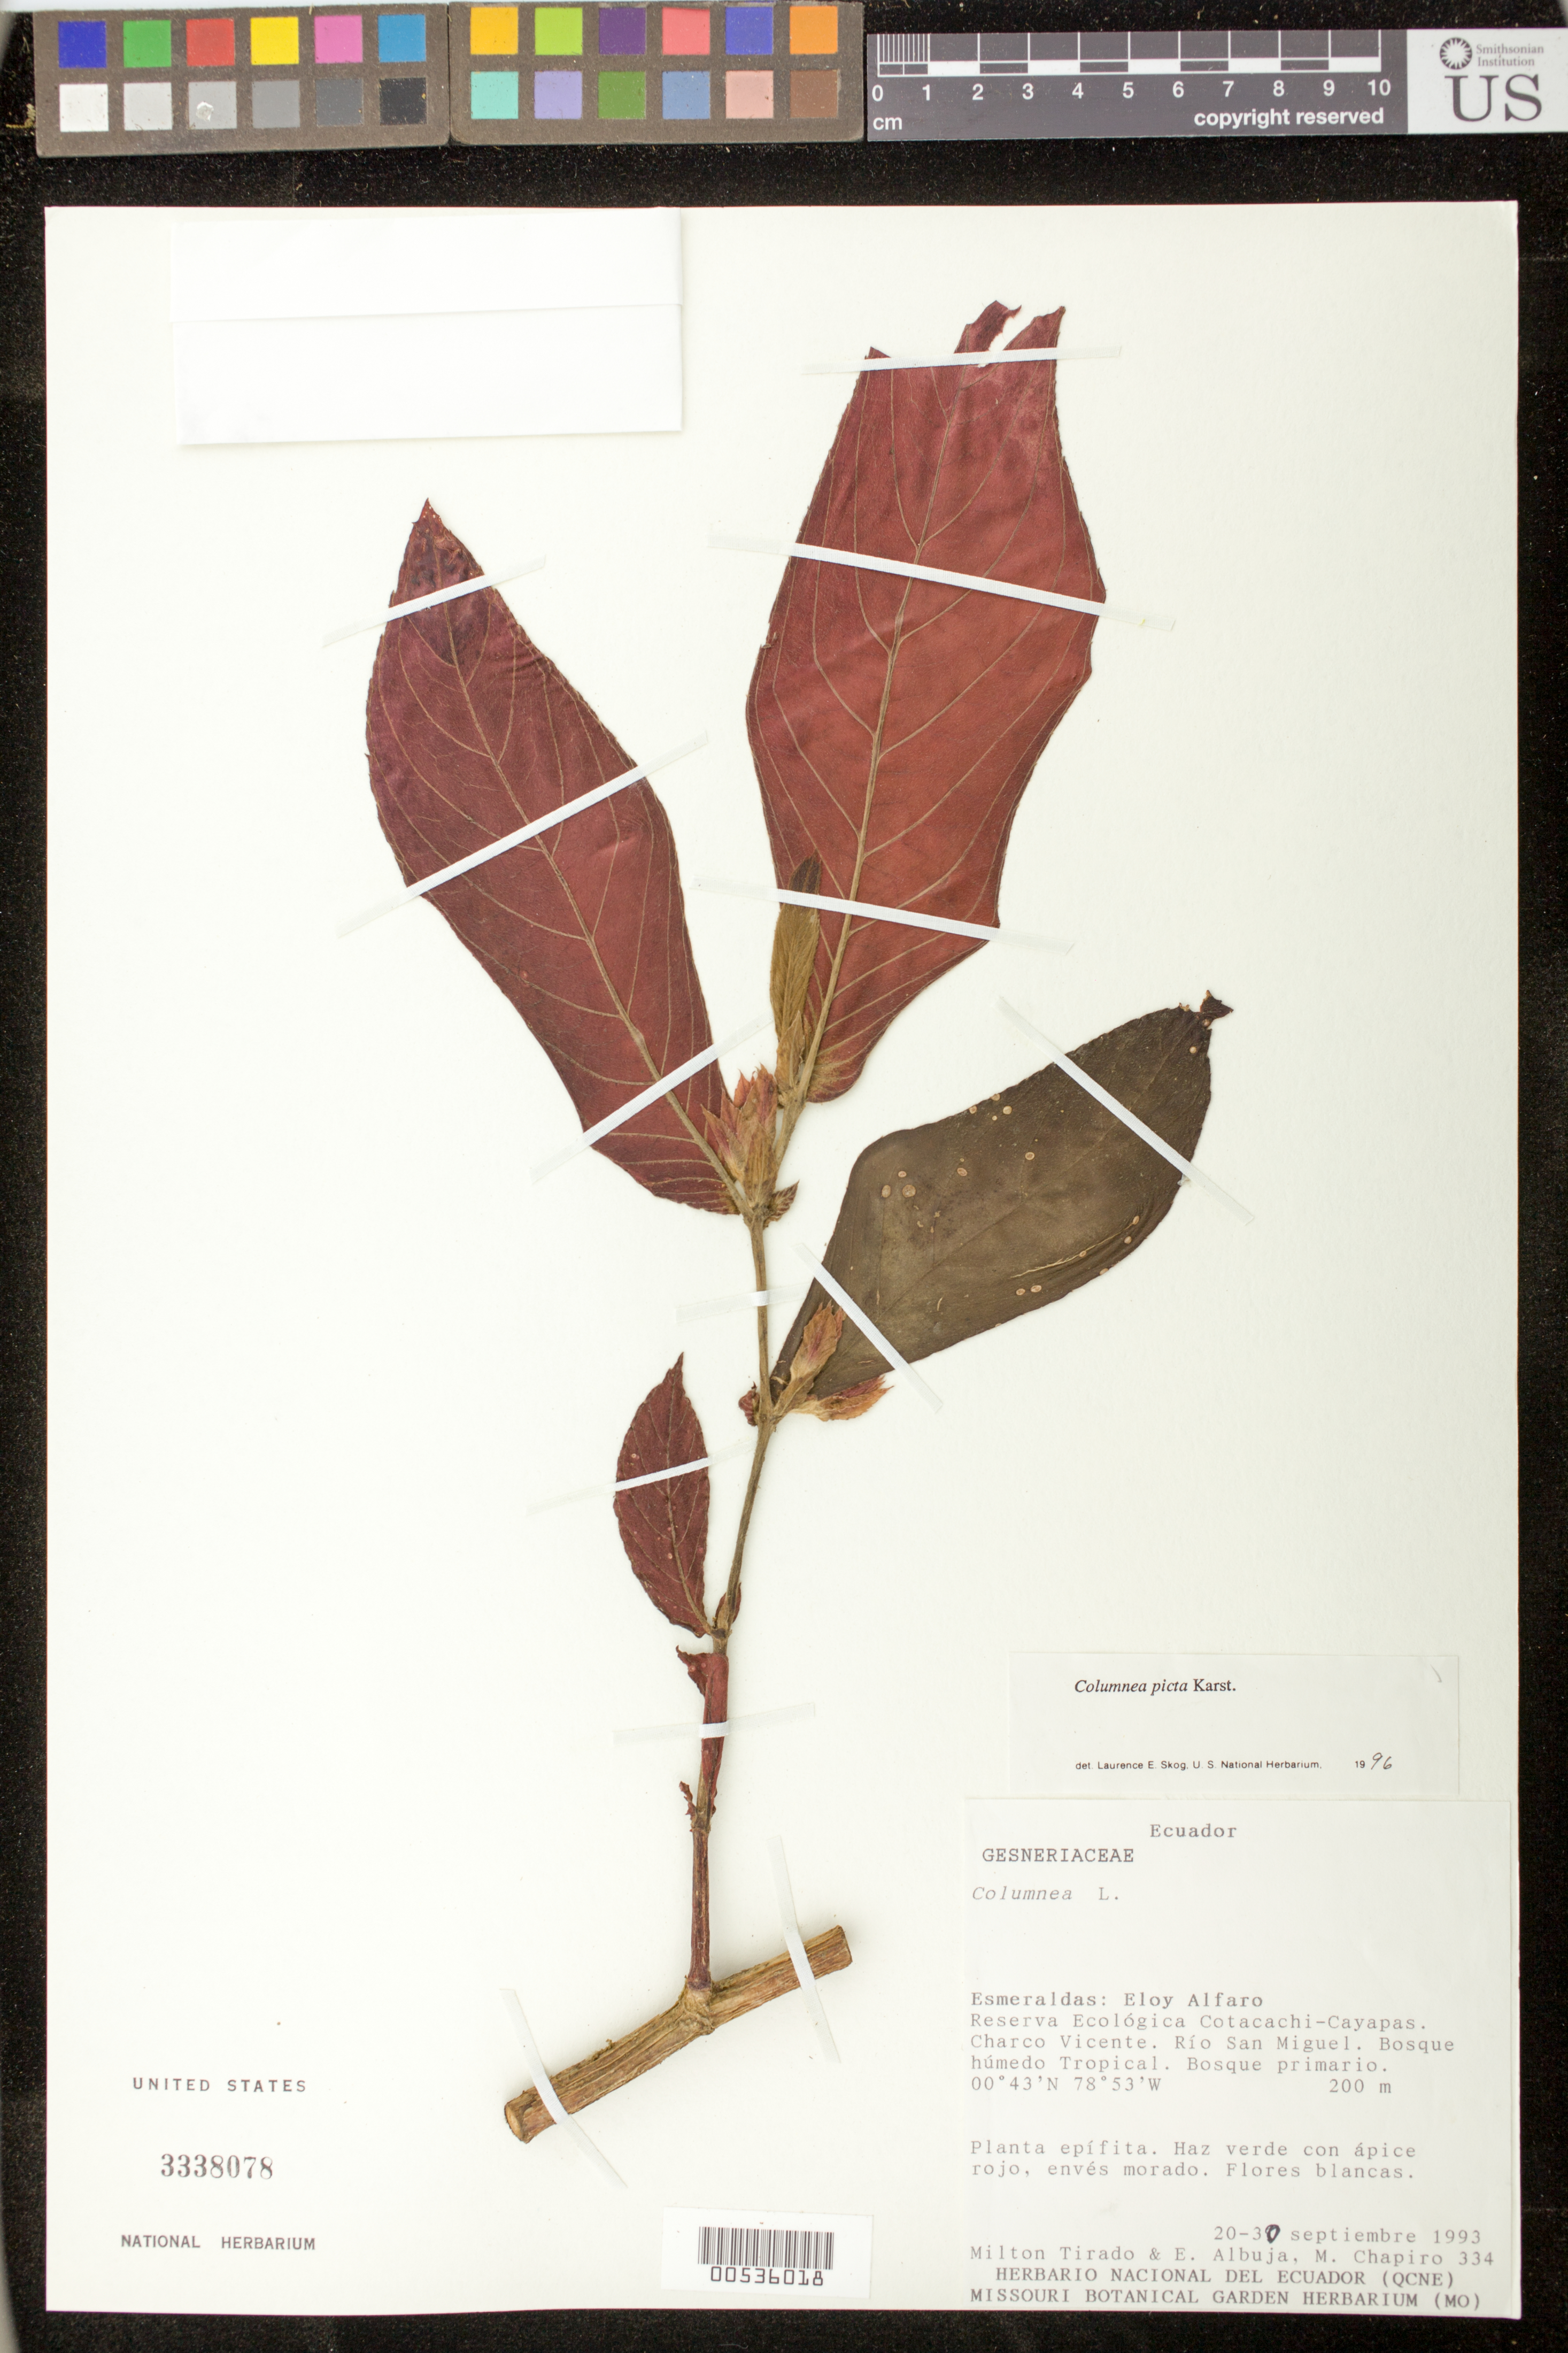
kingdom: Plantae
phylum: Tracheophyta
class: Magnoliopsida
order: Lamiales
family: Gesneriaceae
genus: Columnea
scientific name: Columnea karsteniana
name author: Singh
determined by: Skog, Laurence E.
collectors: M. Tirado, E. Albuja & M. Chapiro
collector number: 334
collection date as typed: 20-30 Sep 1993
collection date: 1993-09-20/1993-09-30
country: Ecuador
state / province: Esmeraldas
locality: Eloy Alfaro. Reserva Ecológica Cotacachi-Cayapas; Charco Vicente, Río San Miguel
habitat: Bosque húmedo tropical; bosque primario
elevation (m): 200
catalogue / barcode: US 3338078